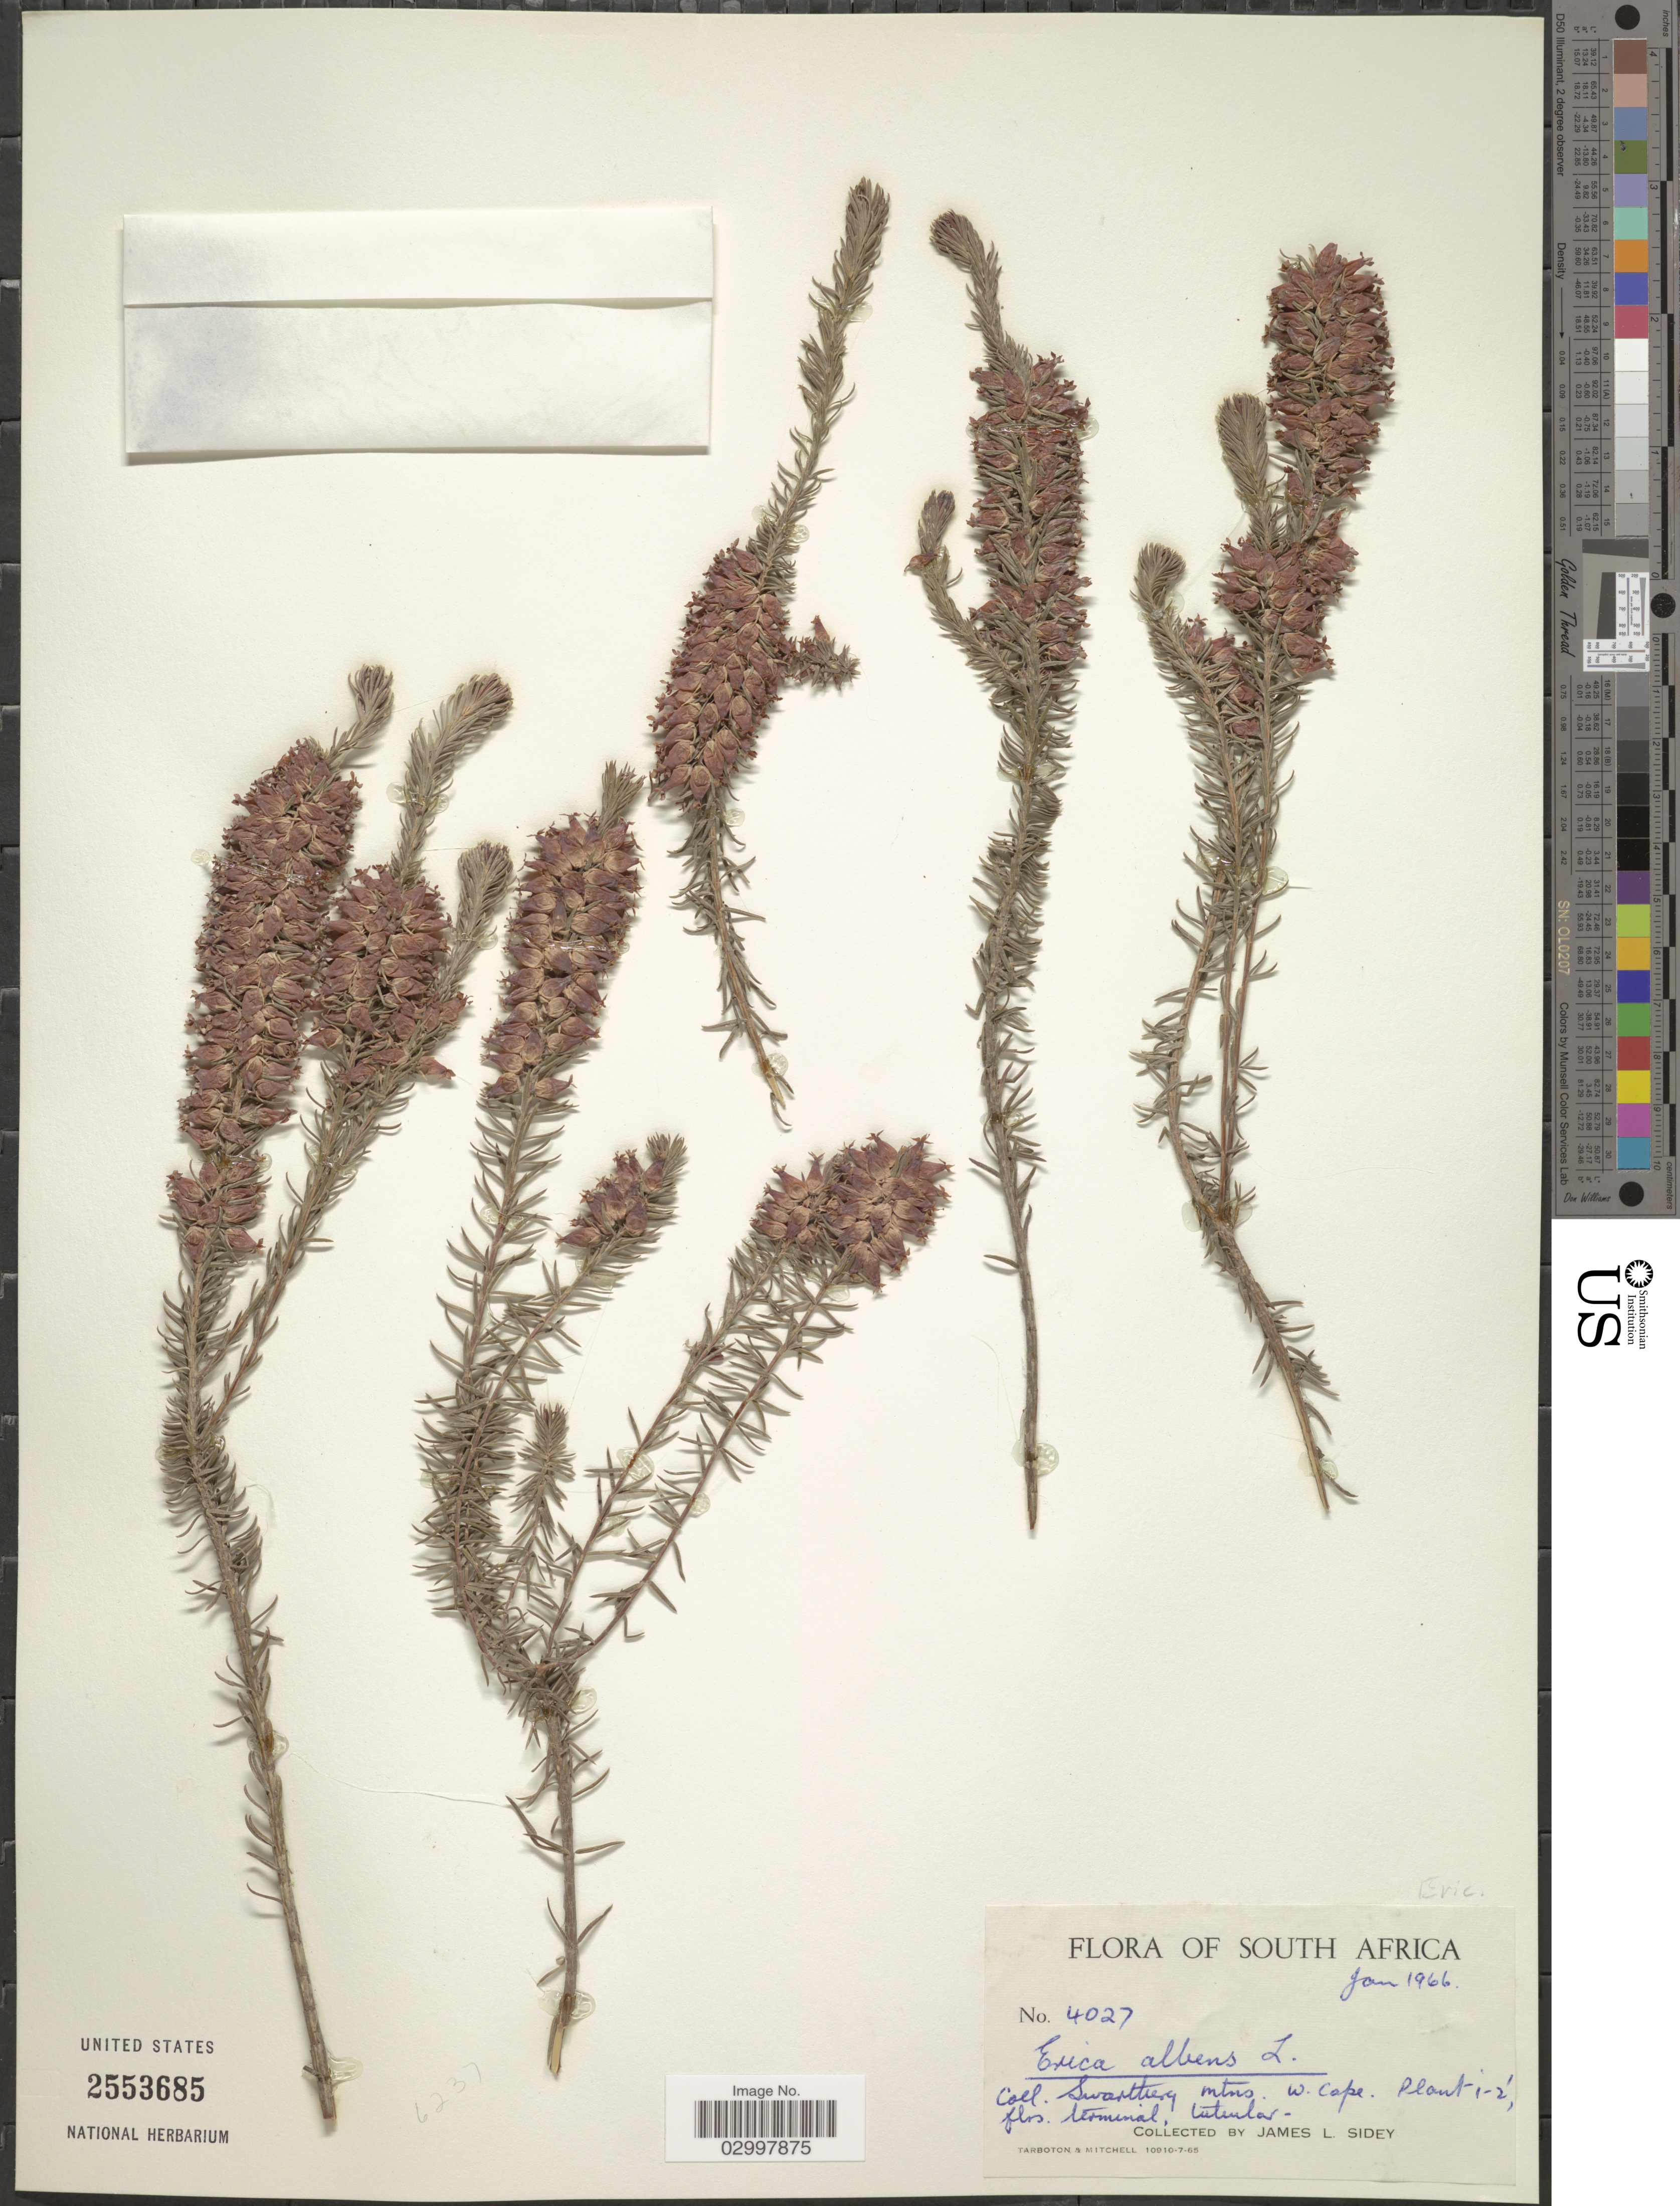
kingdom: Plantae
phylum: Tracheophyta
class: Magnoliopsida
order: Ericales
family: Ericaceae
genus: Erica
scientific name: Erica albens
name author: L.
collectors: J. L. Sidey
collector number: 4027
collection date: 1966-01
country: South Africa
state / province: Western Cape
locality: Swartberg mtns.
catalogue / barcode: US 2553685